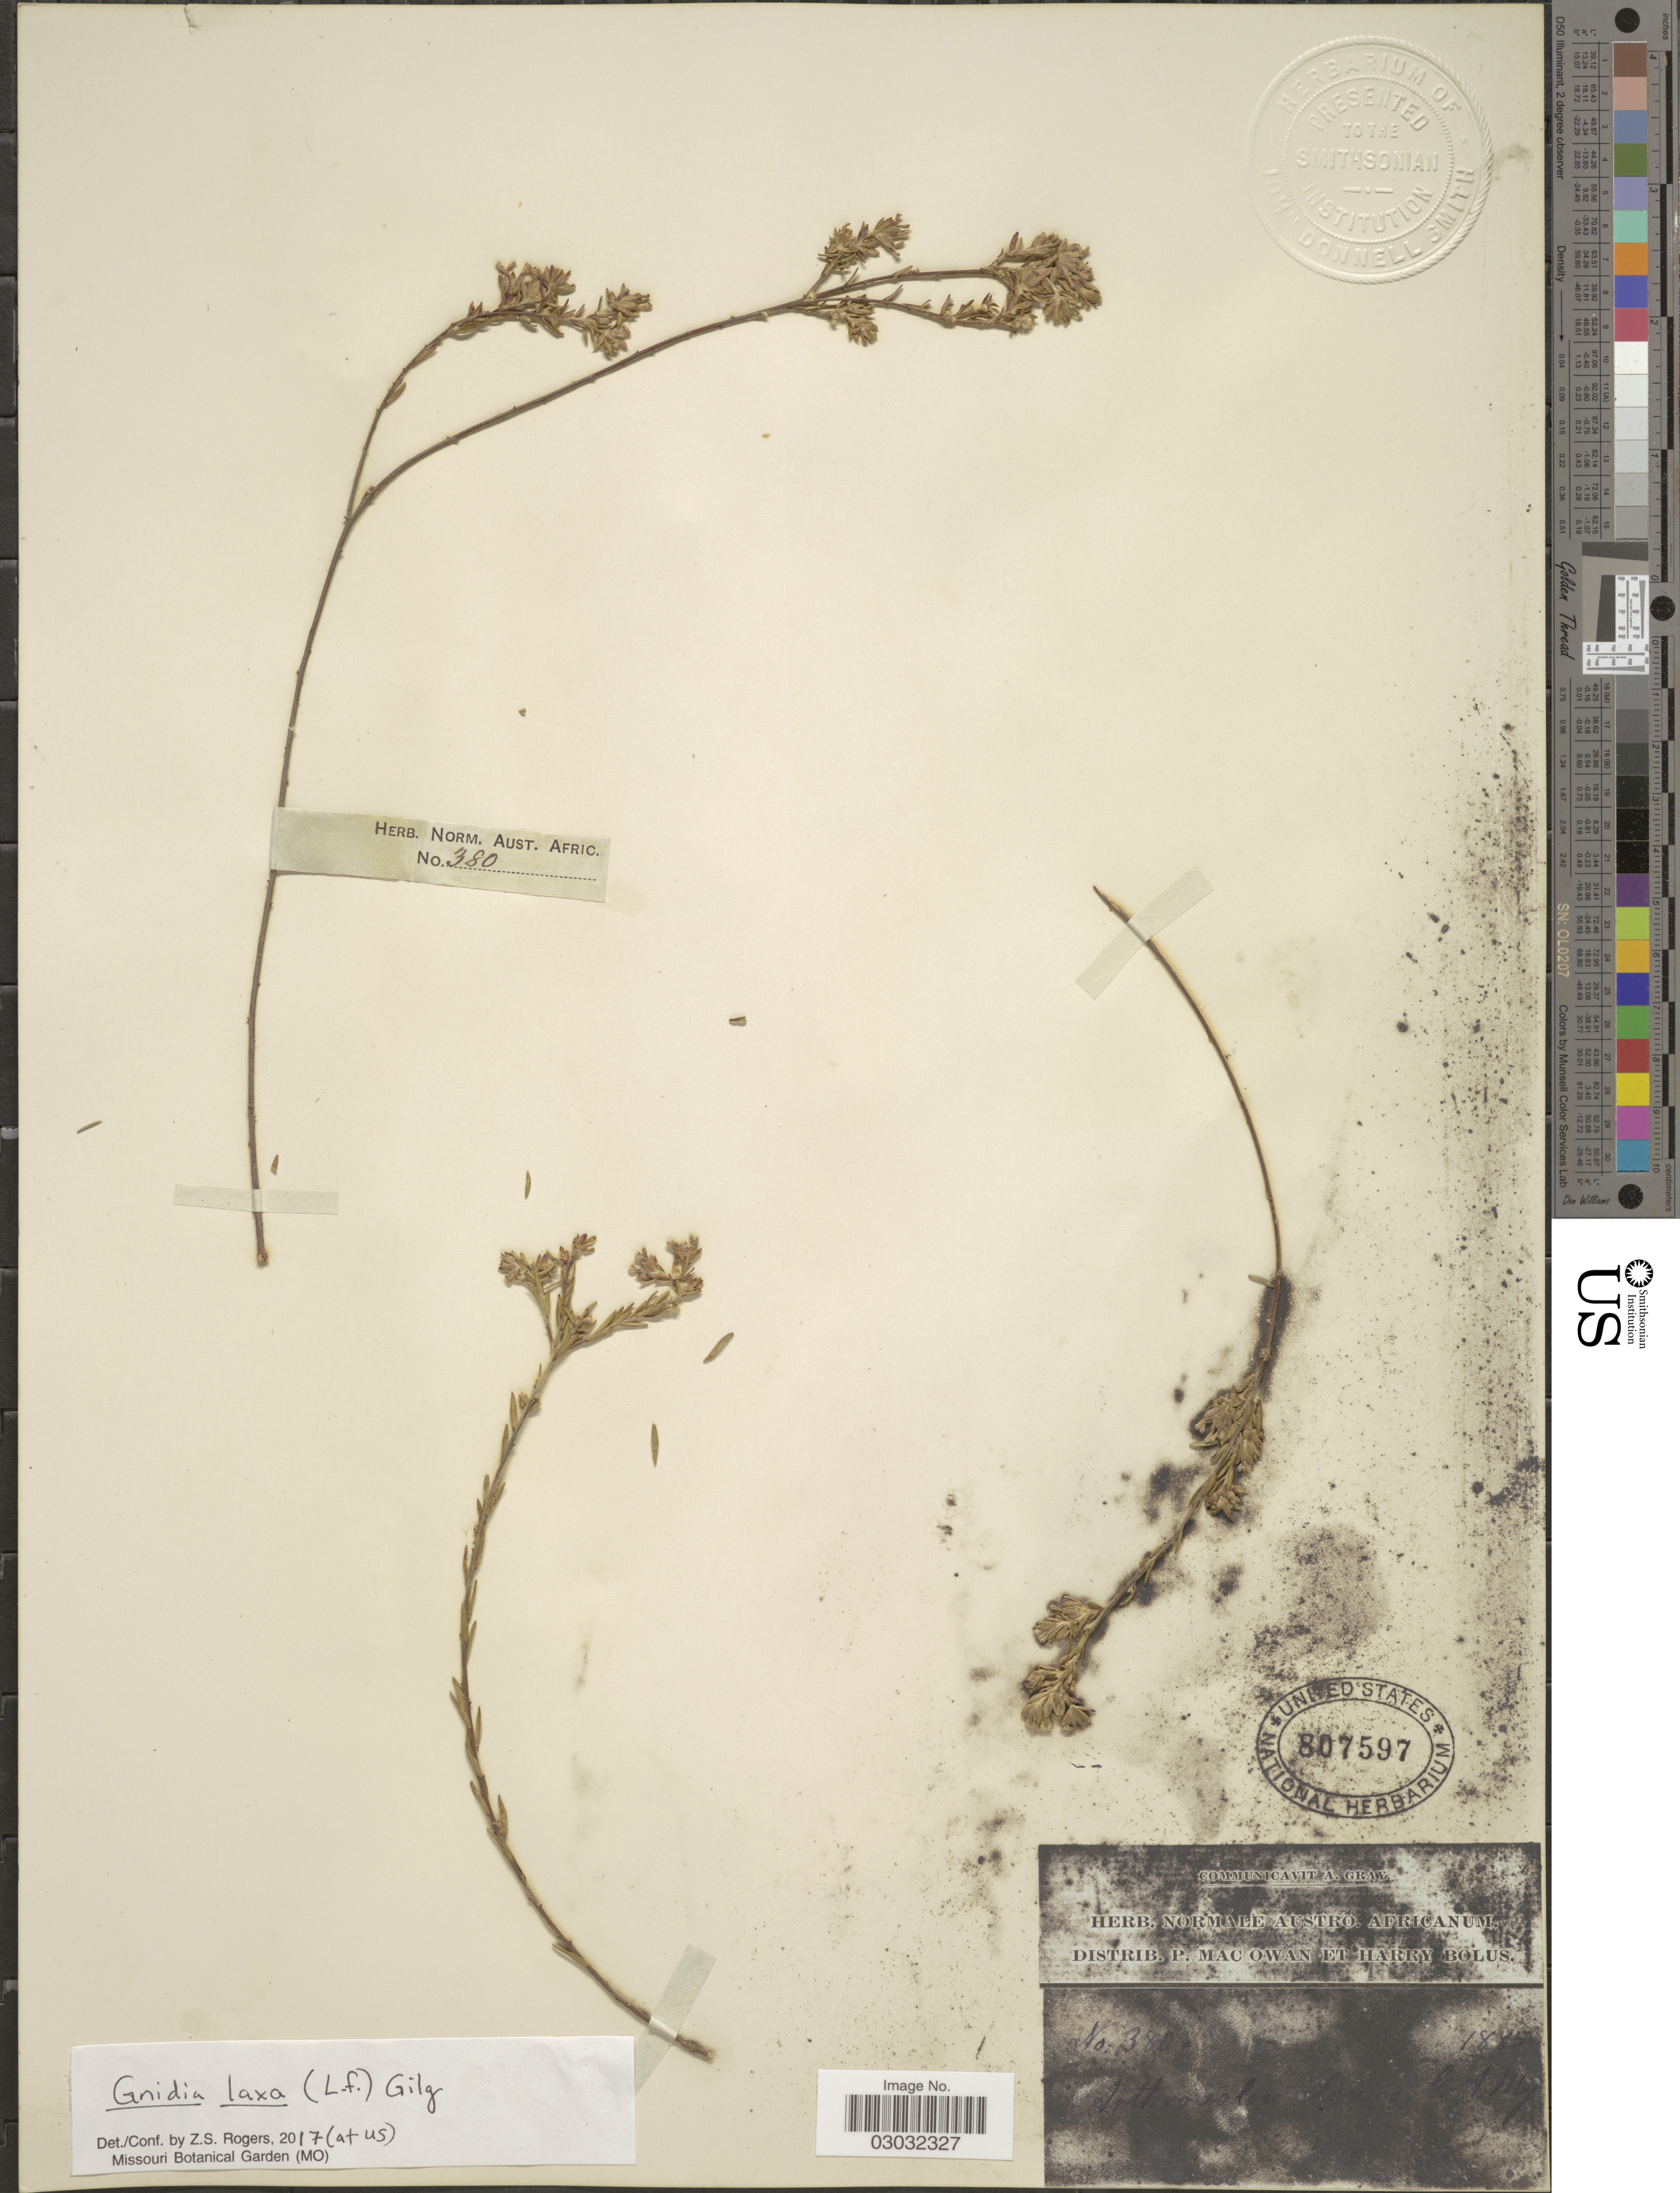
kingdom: Plantae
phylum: Tracheophyta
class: Magnoliopsida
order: Malvales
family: Thymelaeaceae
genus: Gnidia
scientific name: Gnidia laxa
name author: Gilg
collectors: ex herb. Normale Austr. Afr.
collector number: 380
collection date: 1885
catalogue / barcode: US 807597